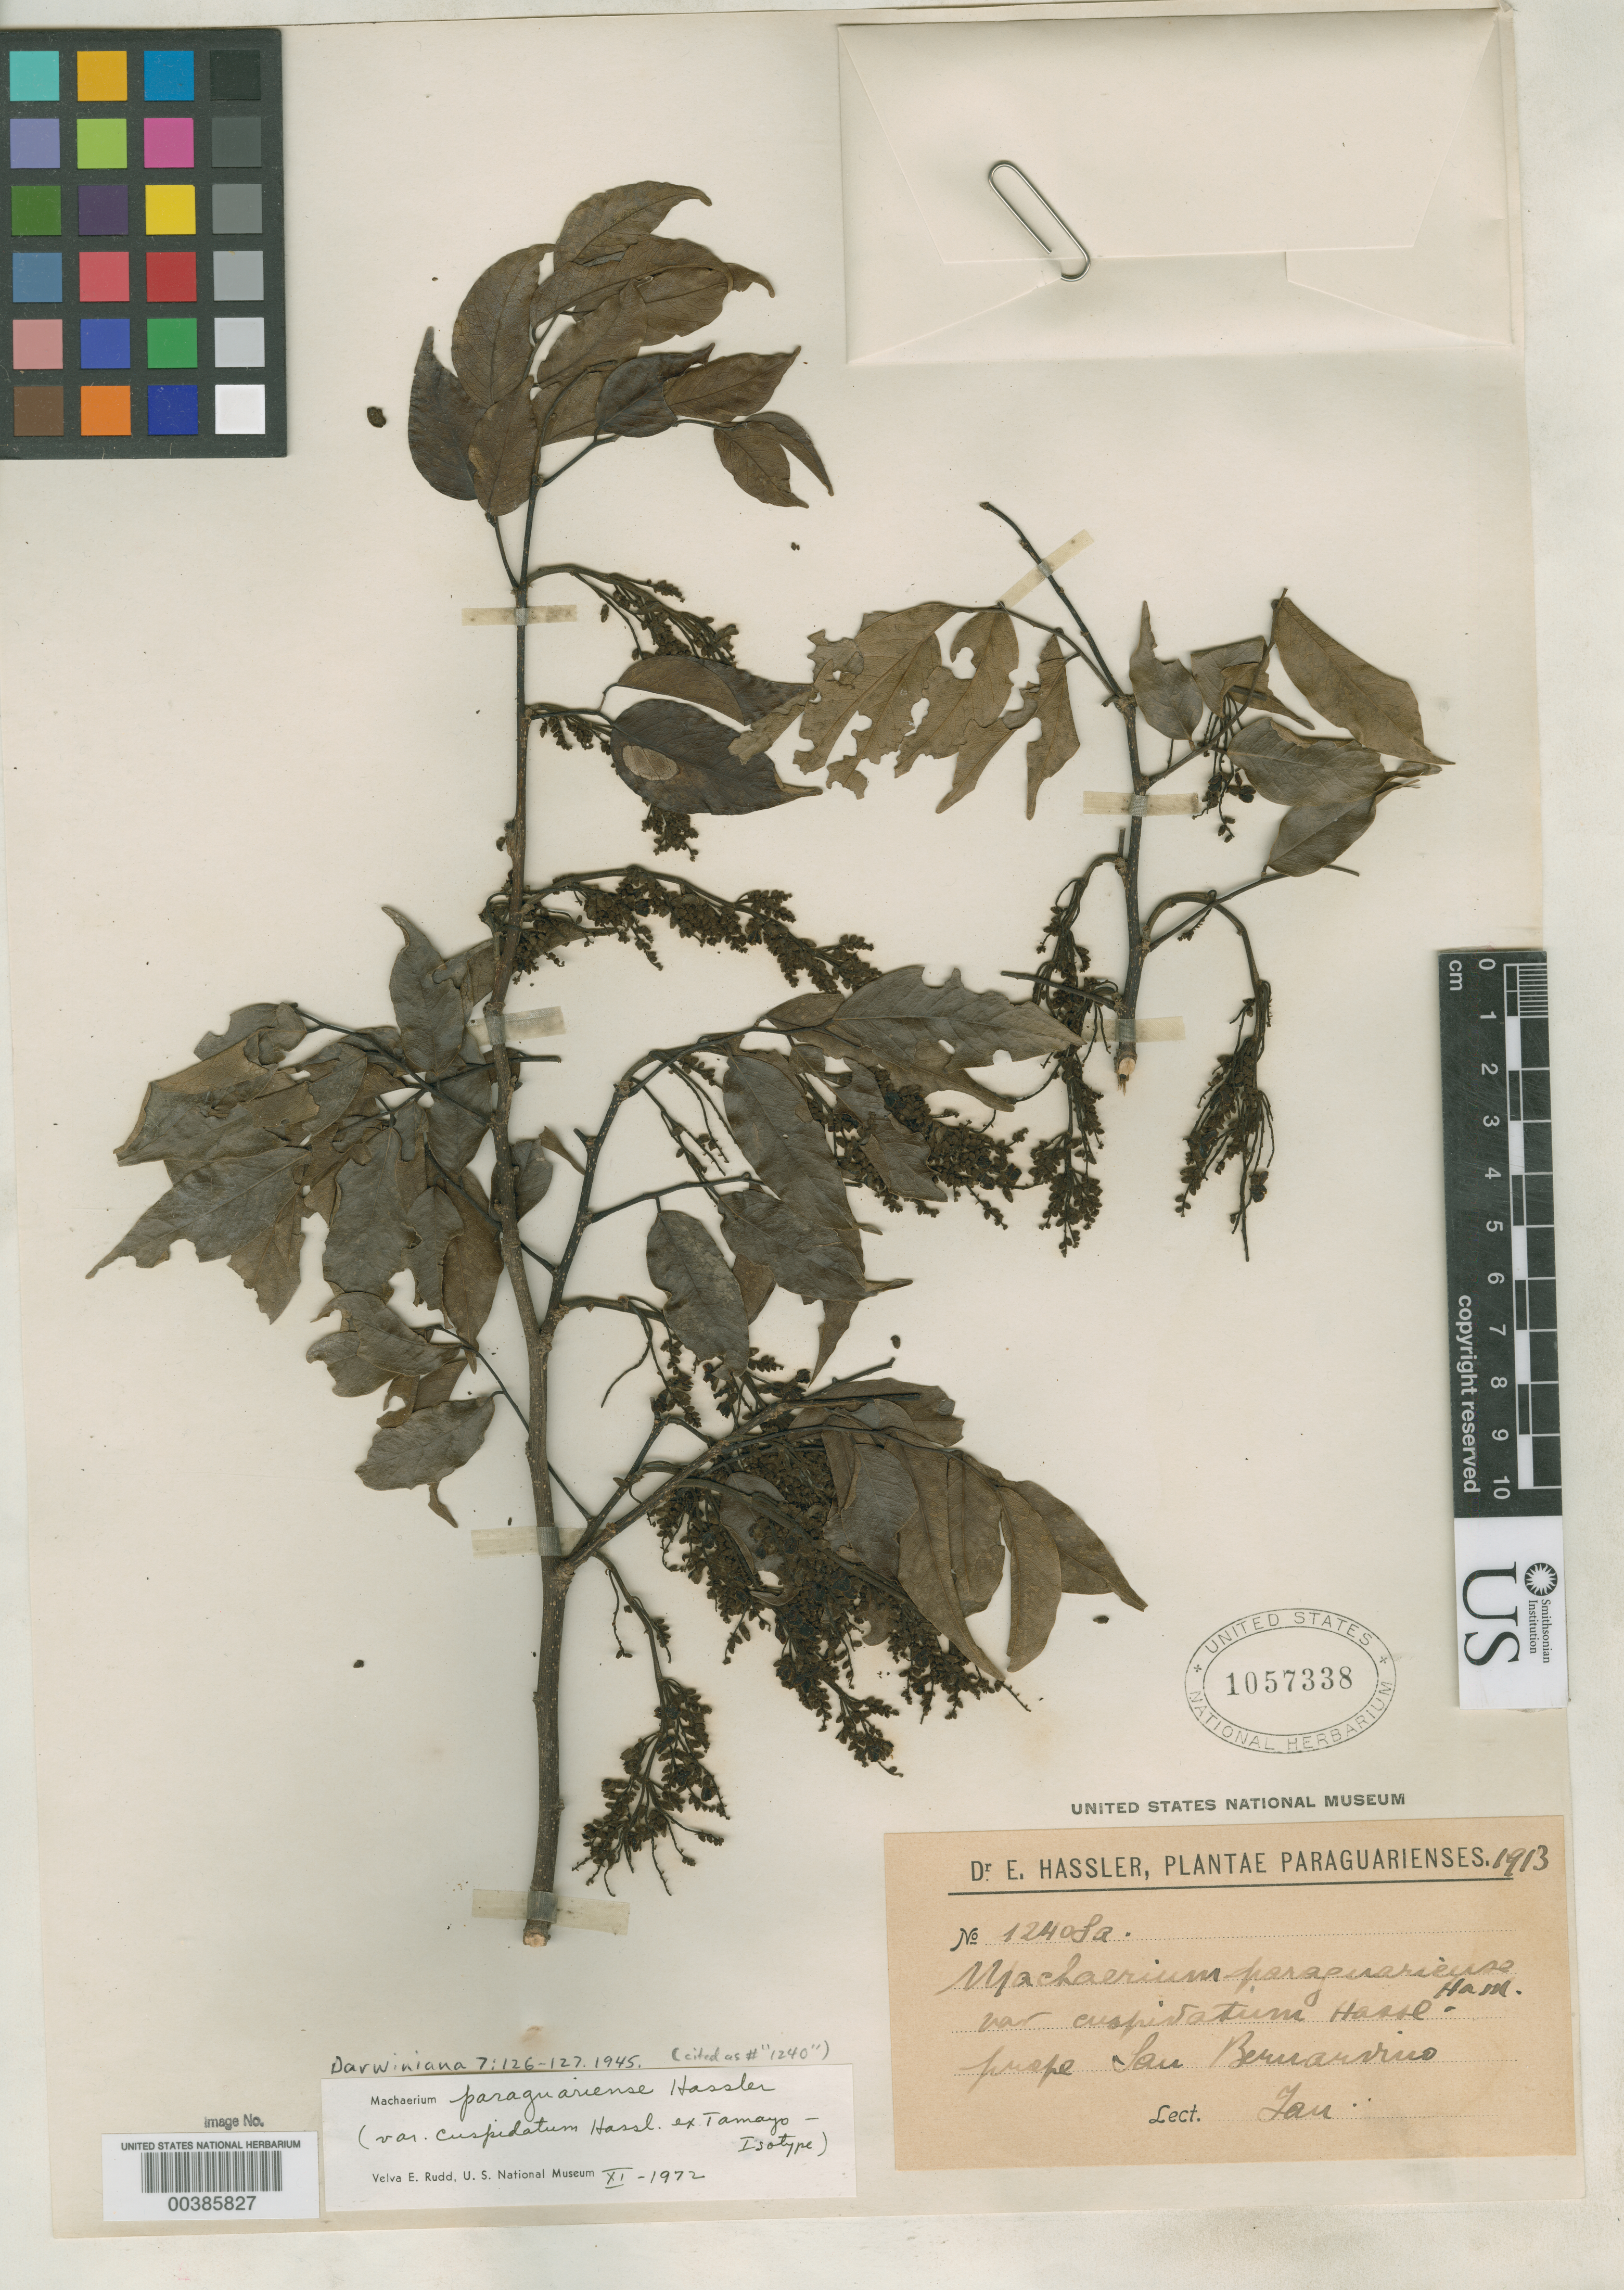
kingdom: Plantae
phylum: Tracheophyta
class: Magnoliopsida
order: Fabales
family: Fabaceae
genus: Machaerium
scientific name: Machaerium paraguariense var. cuspidatum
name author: Hassl. ex Tamayo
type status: Isotype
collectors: E. Hassler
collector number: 1240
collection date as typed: Jan 1913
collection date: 1913-01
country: Paraguay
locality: San Bernardino.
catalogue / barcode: US 1057338